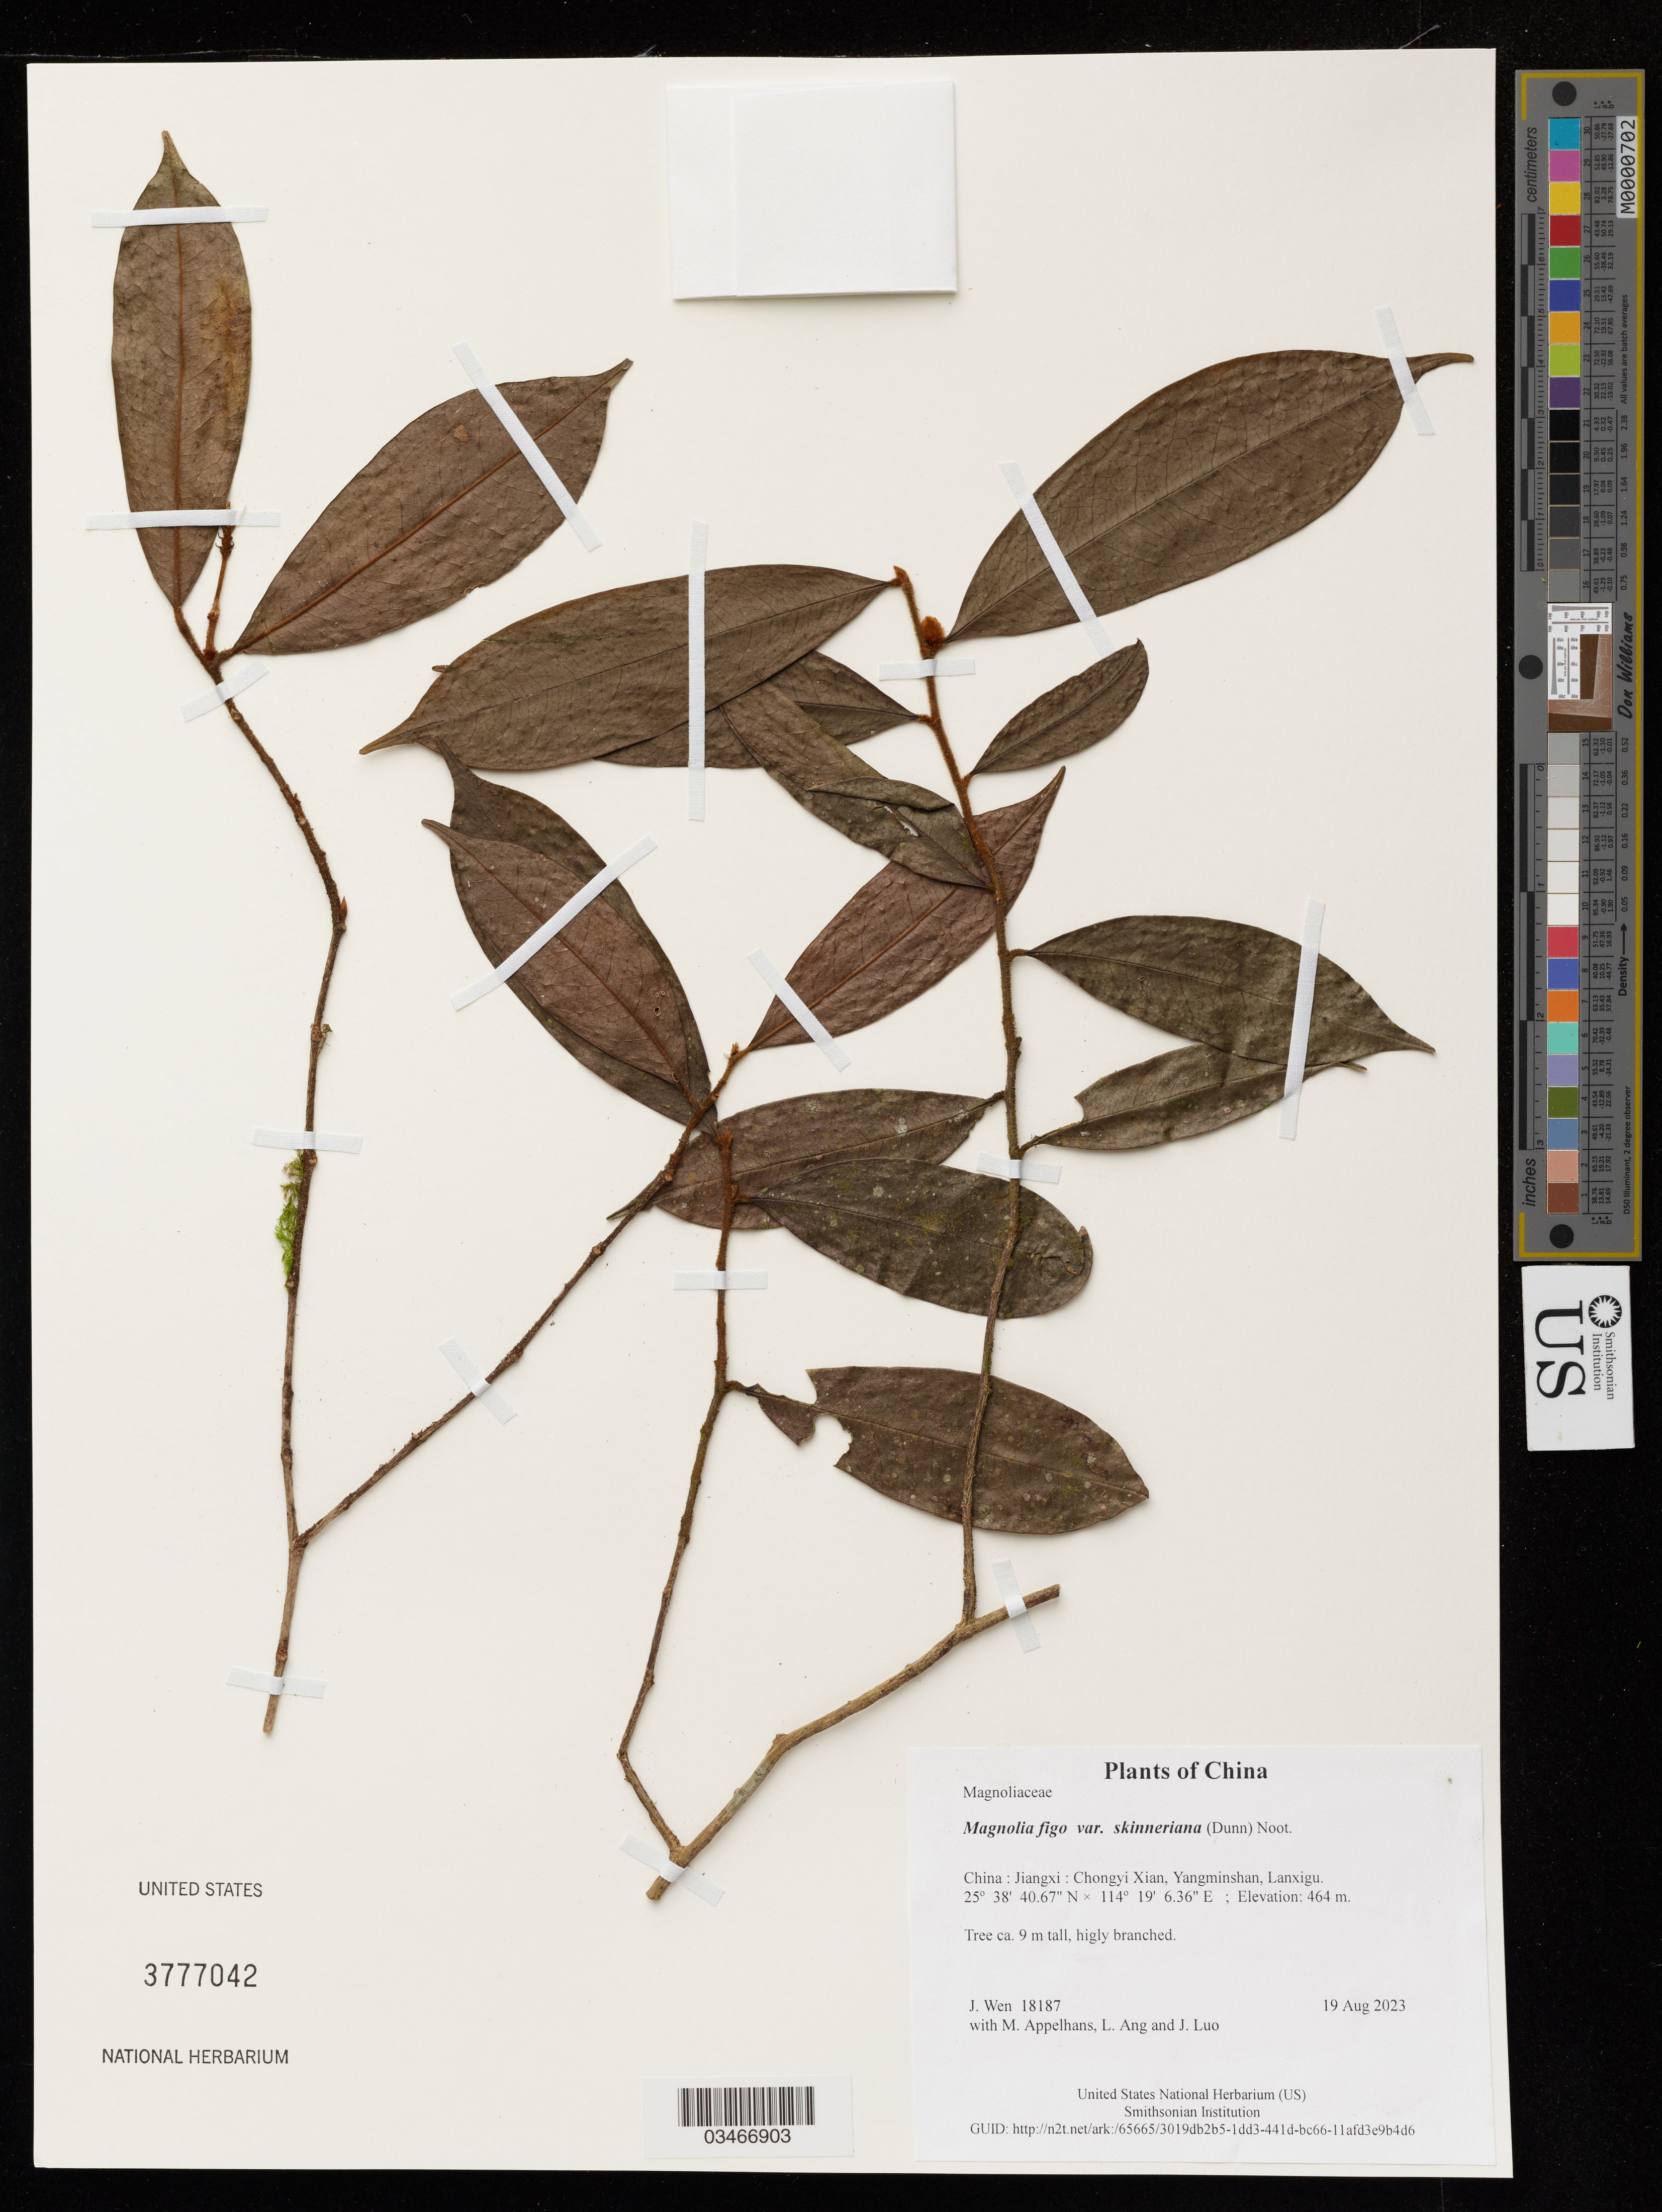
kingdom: Plantae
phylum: Tracheophyta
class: Magnoliopsida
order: Magnoliales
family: Magnoliaceae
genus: Magnolia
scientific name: Magnolia figo var. skinneriana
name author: (Dunn) Noot.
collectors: J. Wen, M. Appelhans, L. Ang & J. Luo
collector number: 18187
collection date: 2023-08-19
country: China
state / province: Jiangxi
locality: Chongyi Xian, Yangminshan, Lanxigu.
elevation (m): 464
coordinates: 25.644631 N, 114.318433 E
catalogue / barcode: US 3777042